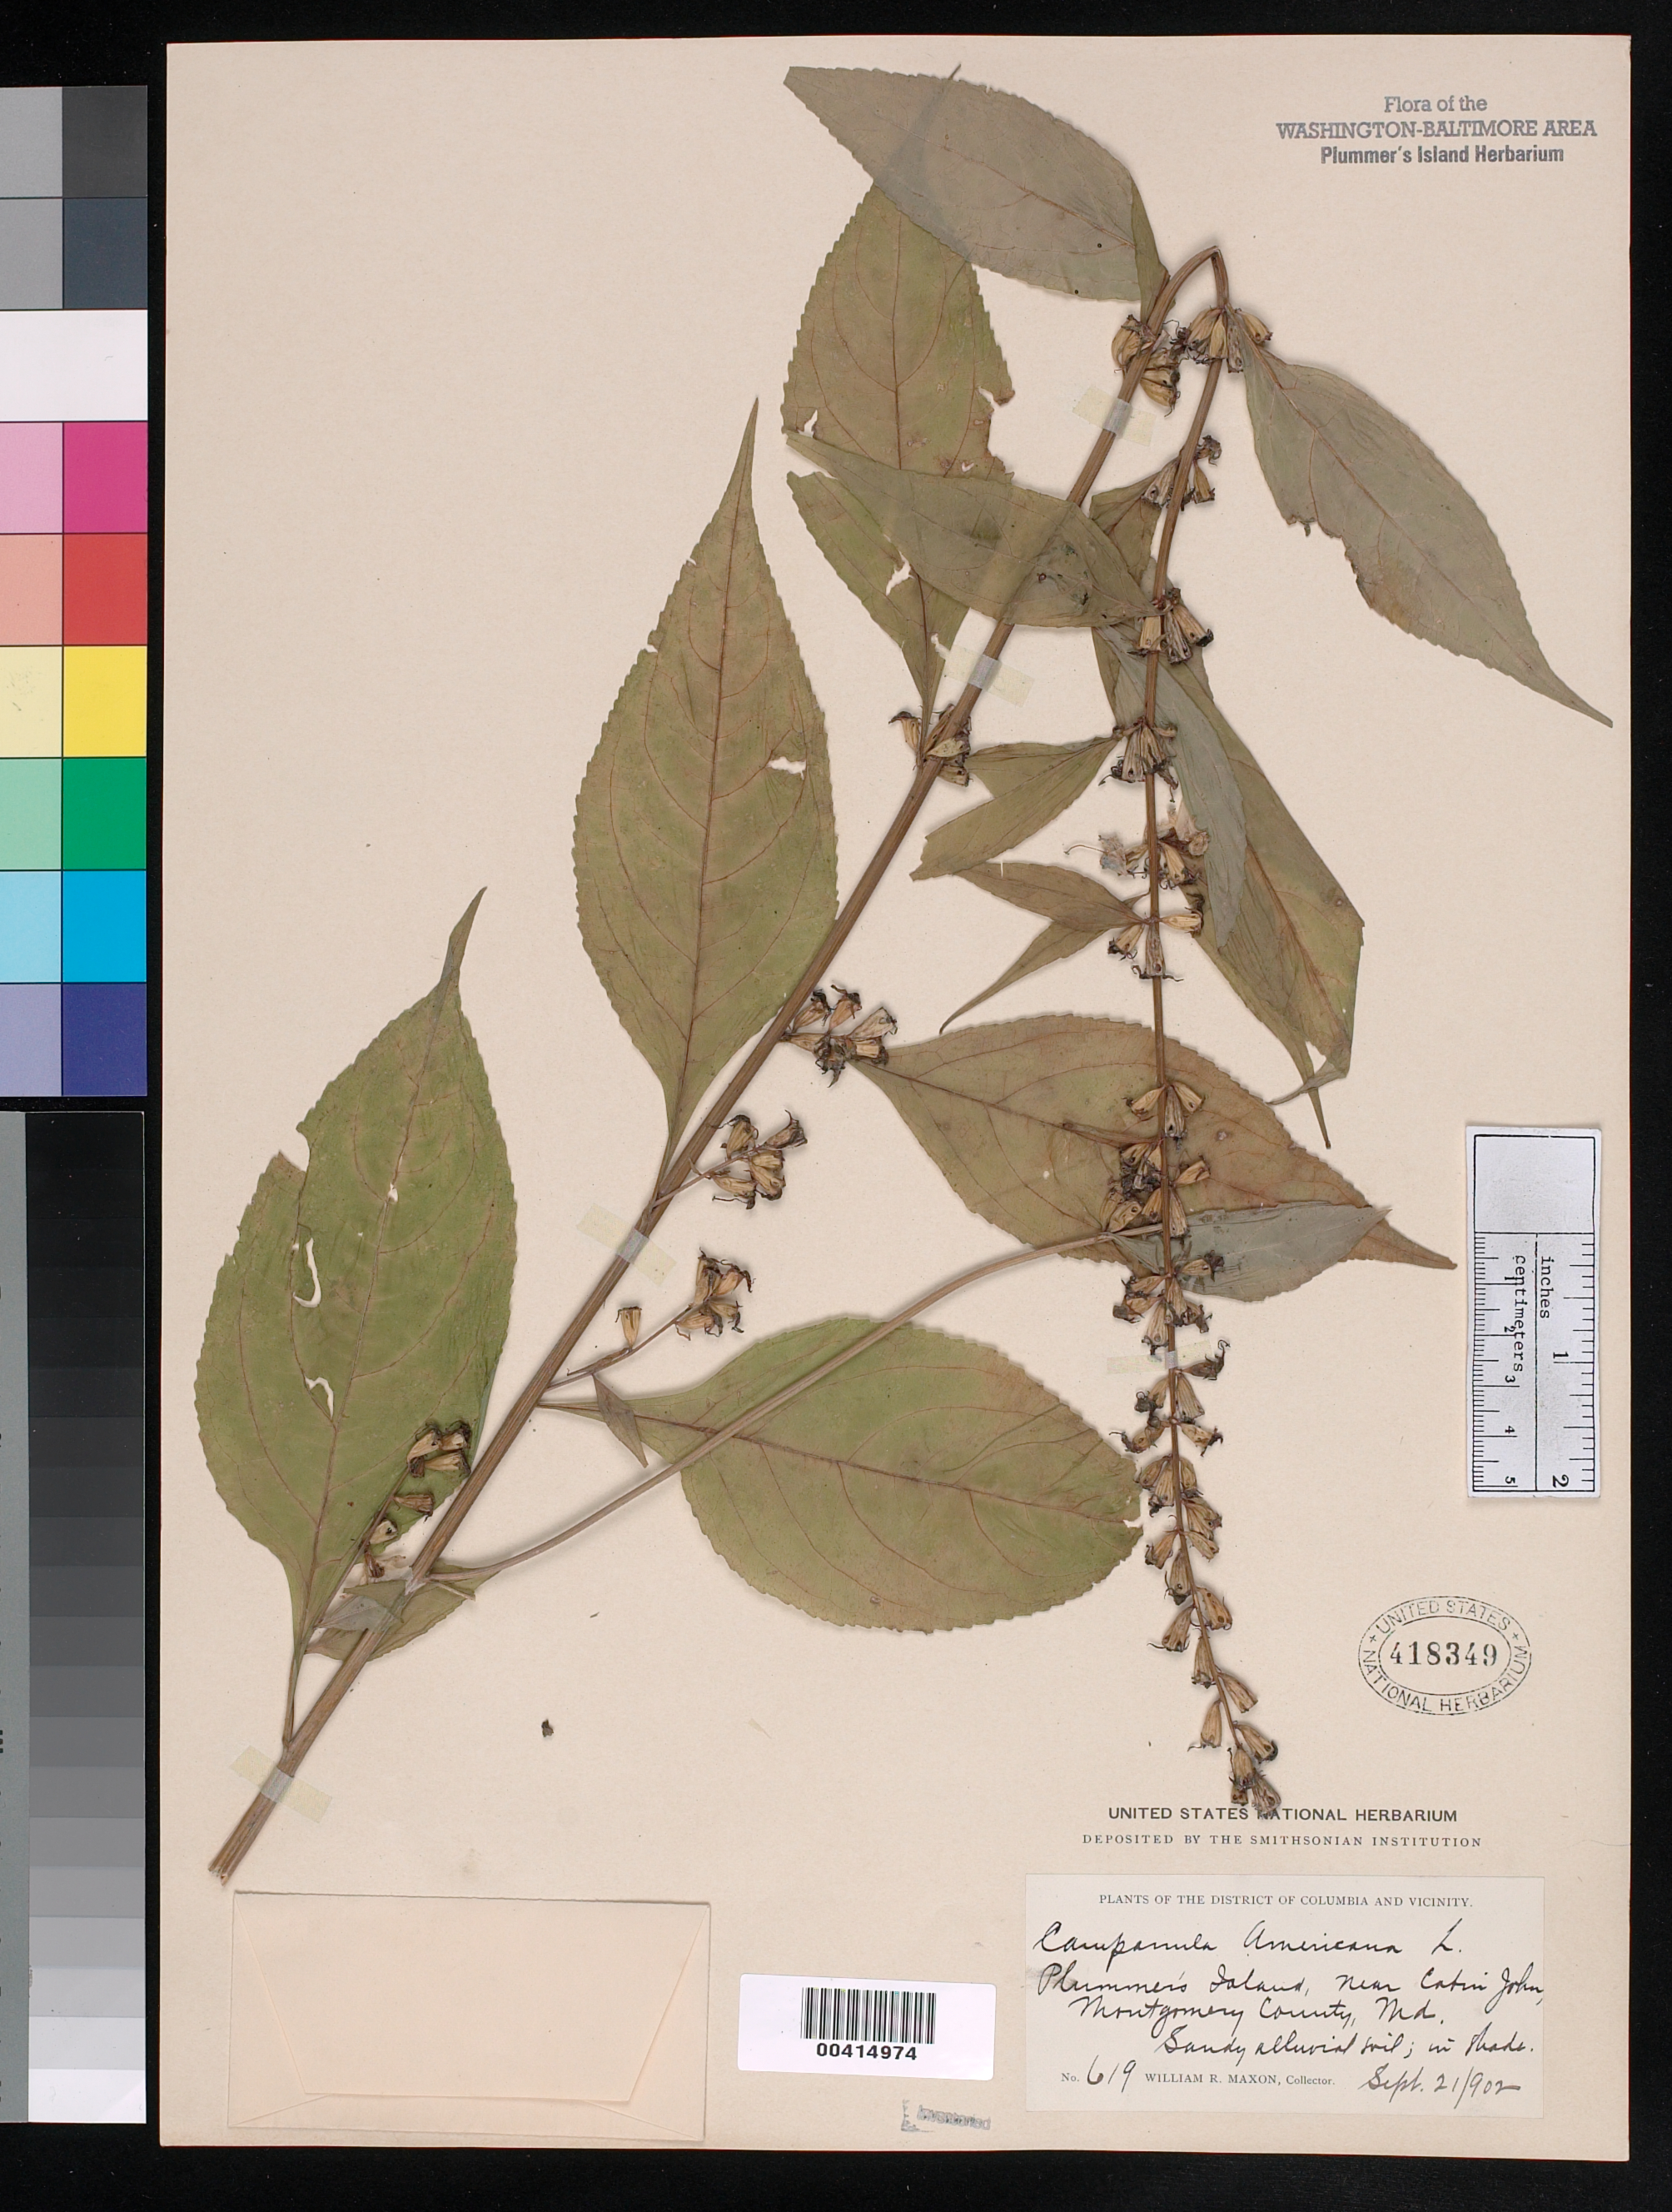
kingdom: Plantae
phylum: Tracheophyta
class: Magnoliopsida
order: Asterales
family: Campanulaceae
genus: Campanula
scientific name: Campanula americana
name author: L.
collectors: W. R. Maxon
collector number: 619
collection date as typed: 21 Sep 1902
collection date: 1902-09-21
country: United States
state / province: Maryland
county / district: Montgomery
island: Plummers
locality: Plummer's Island C. & O. Canal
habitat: Sandy alluvial soil, in shade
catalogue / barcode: US 418349